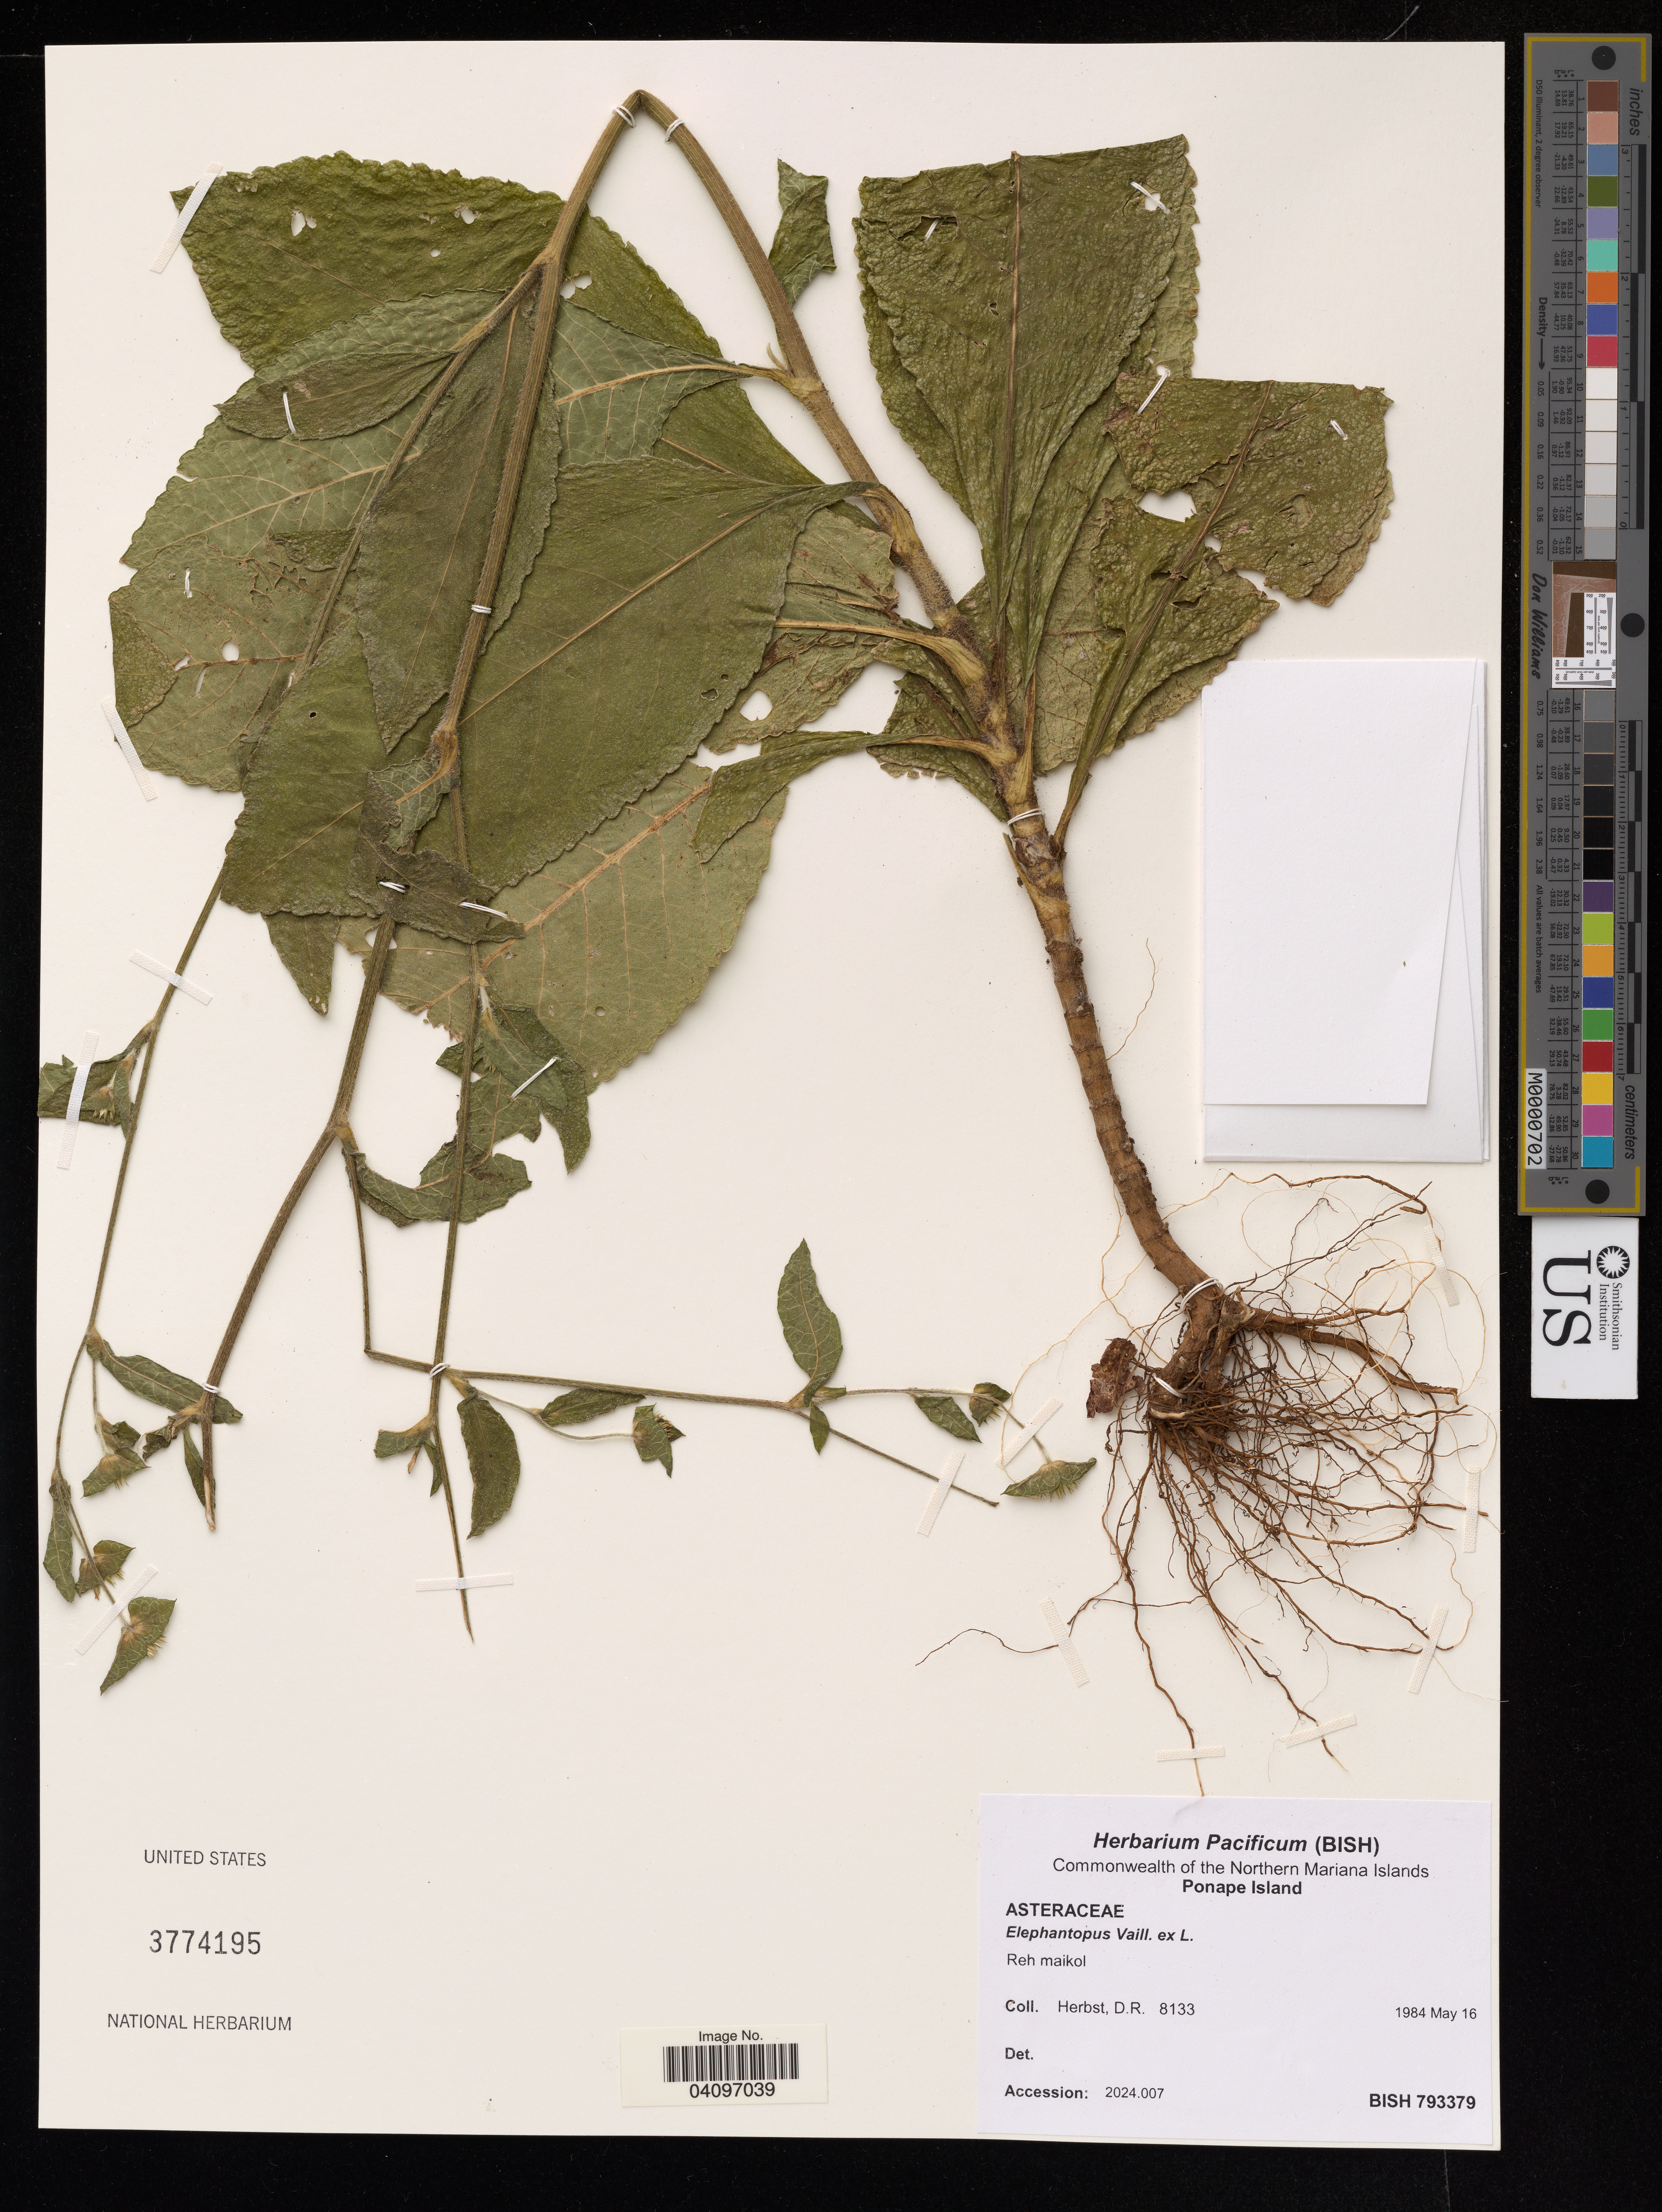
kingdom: Plantae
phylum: Tracheophyta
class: Magnoliopsida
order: Asterales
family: Asteraceae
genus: Elephantopus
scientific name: Elephantopus sp.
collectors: D. R. Herbst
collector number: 8133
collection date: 1984-05-16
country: Micronesia, Federated States of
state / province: Pohnpei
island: Pohnpei [Ponape]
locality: Reh maikol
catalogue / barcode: US 3774195